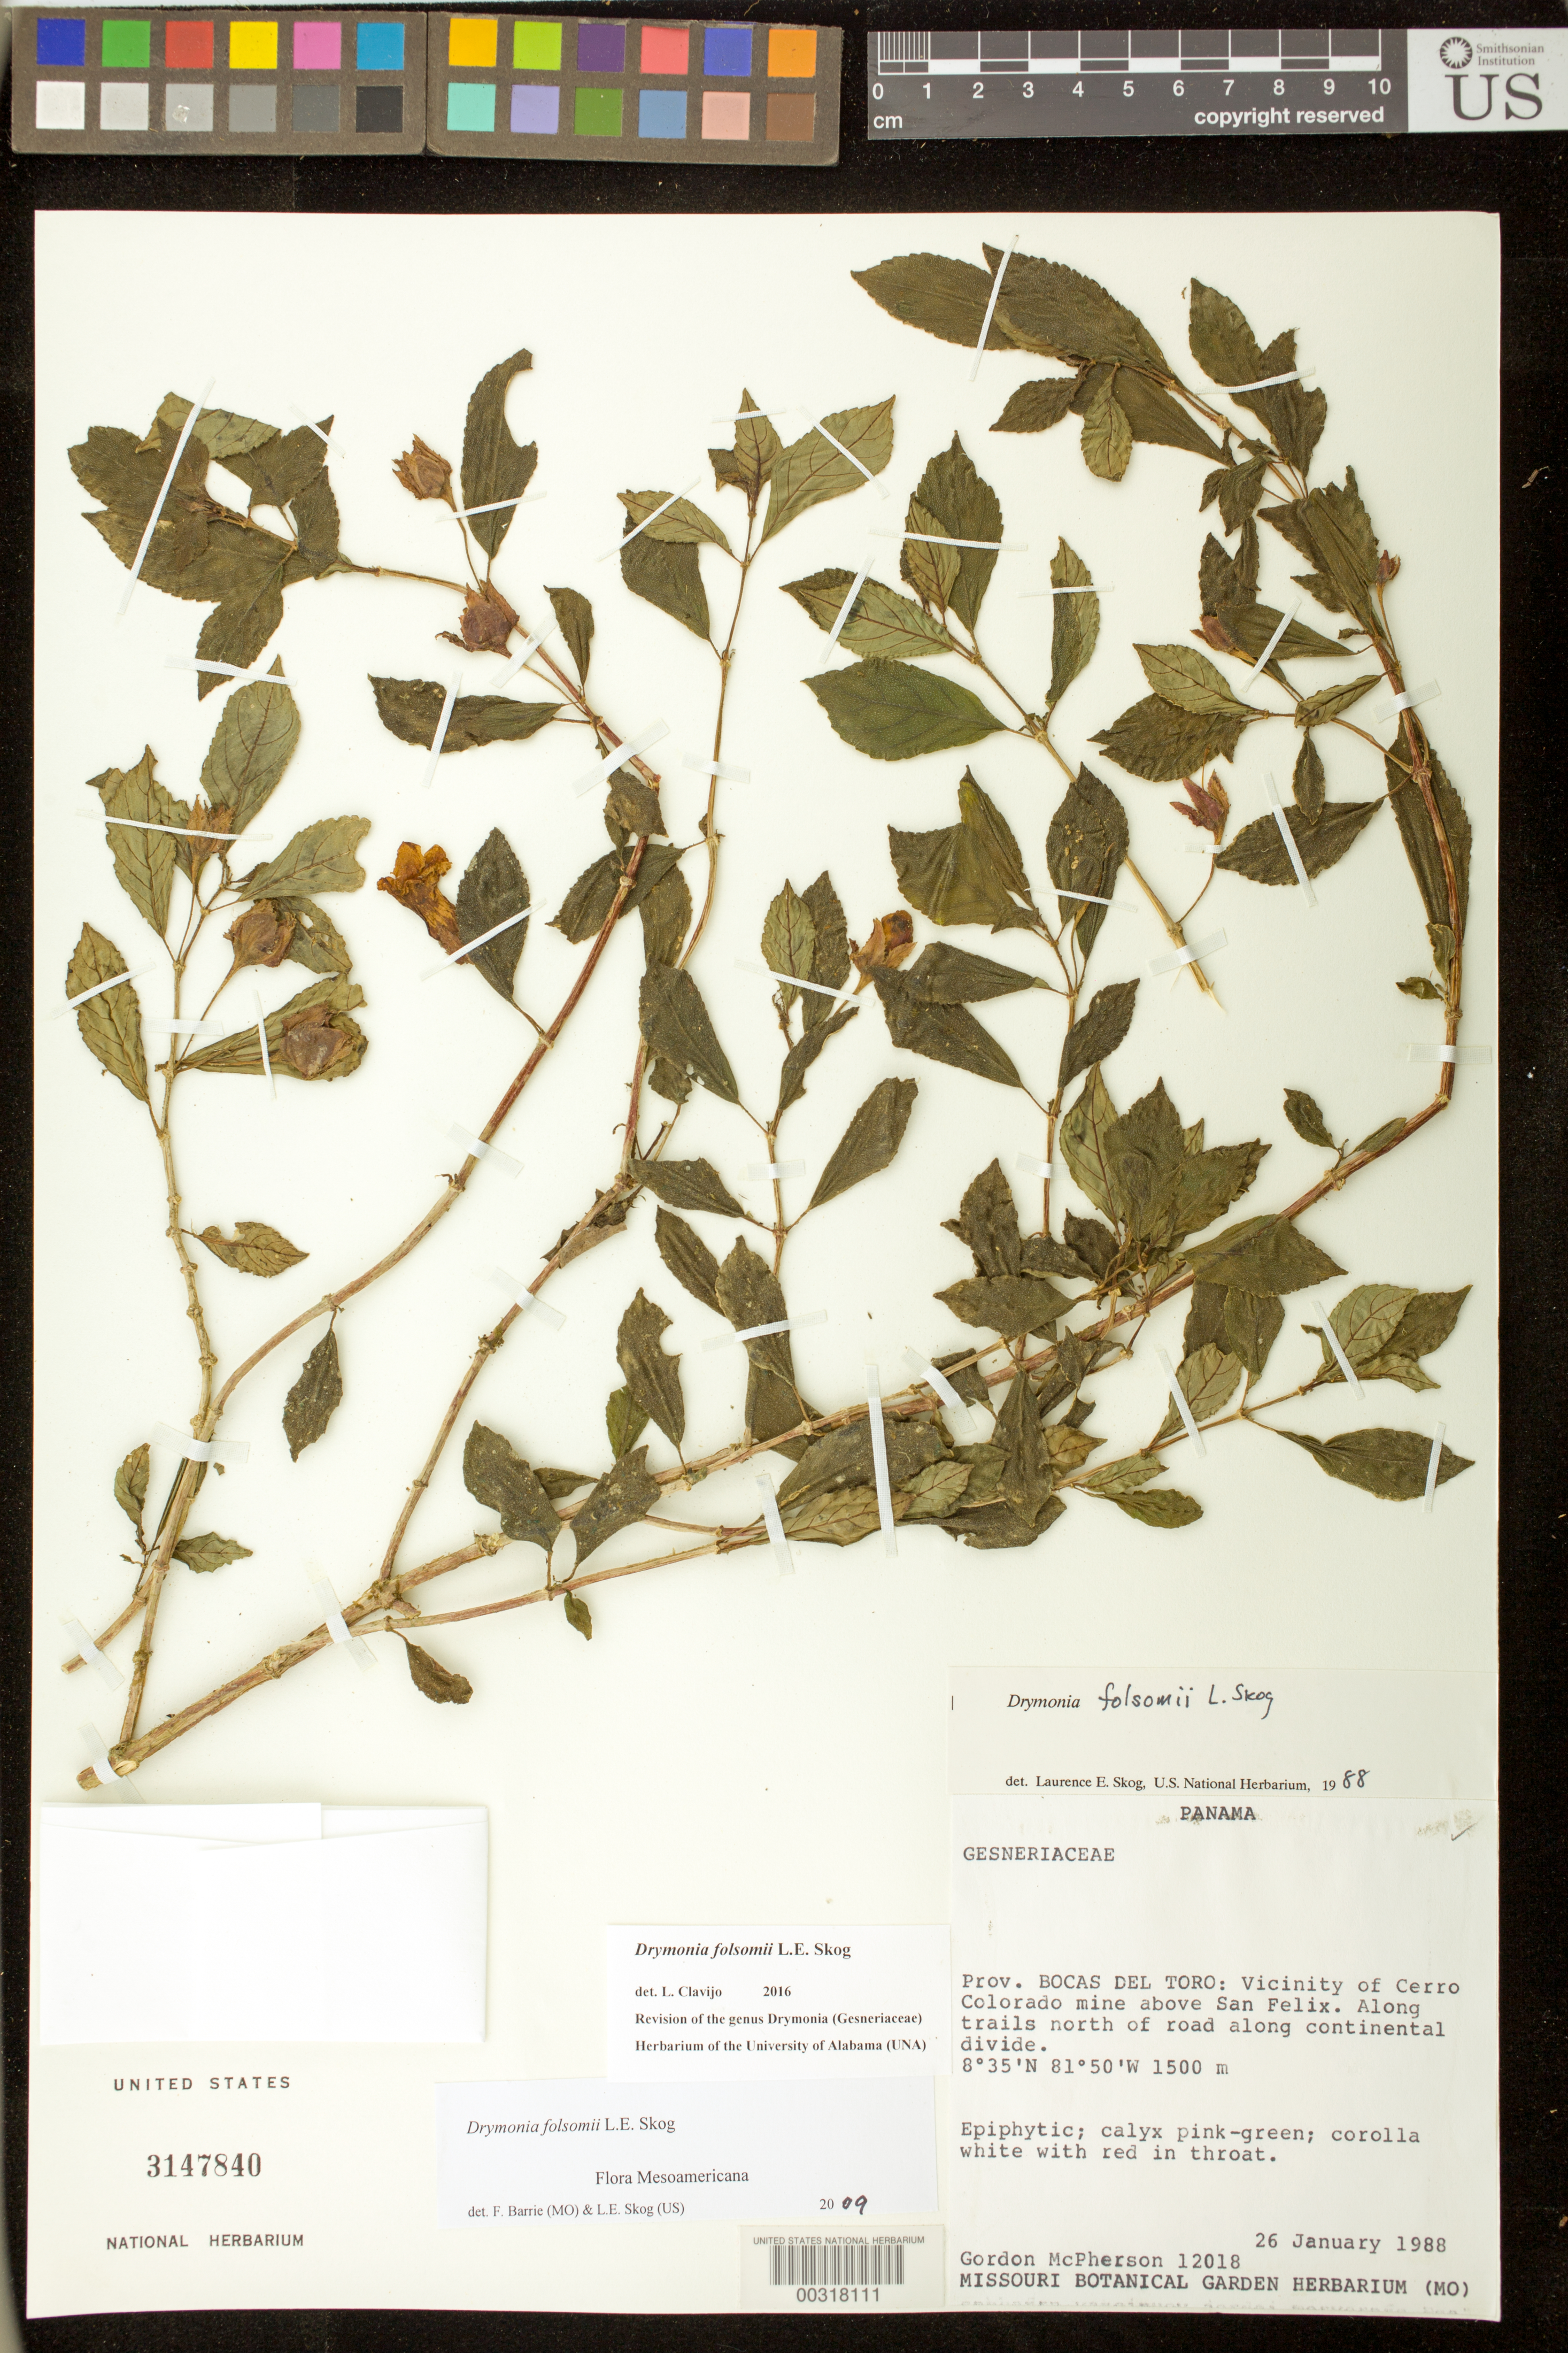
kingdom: Plantae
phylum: Tracheophyta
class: Magnoliopsida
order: Lamiales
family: Gesneriaceae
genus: Drymonia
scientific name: Drymonia folsomii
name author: L.E. Skog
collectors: G. D. McPherson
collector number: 12018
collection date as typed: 26 Jan 1988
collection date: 1988-01-26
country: Panama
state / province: Bocas del Toro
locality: Vicinity of Cerro Colorado mine above San Felix, along trails N of road along continental divide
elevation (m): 1500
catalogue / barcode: US 3147840